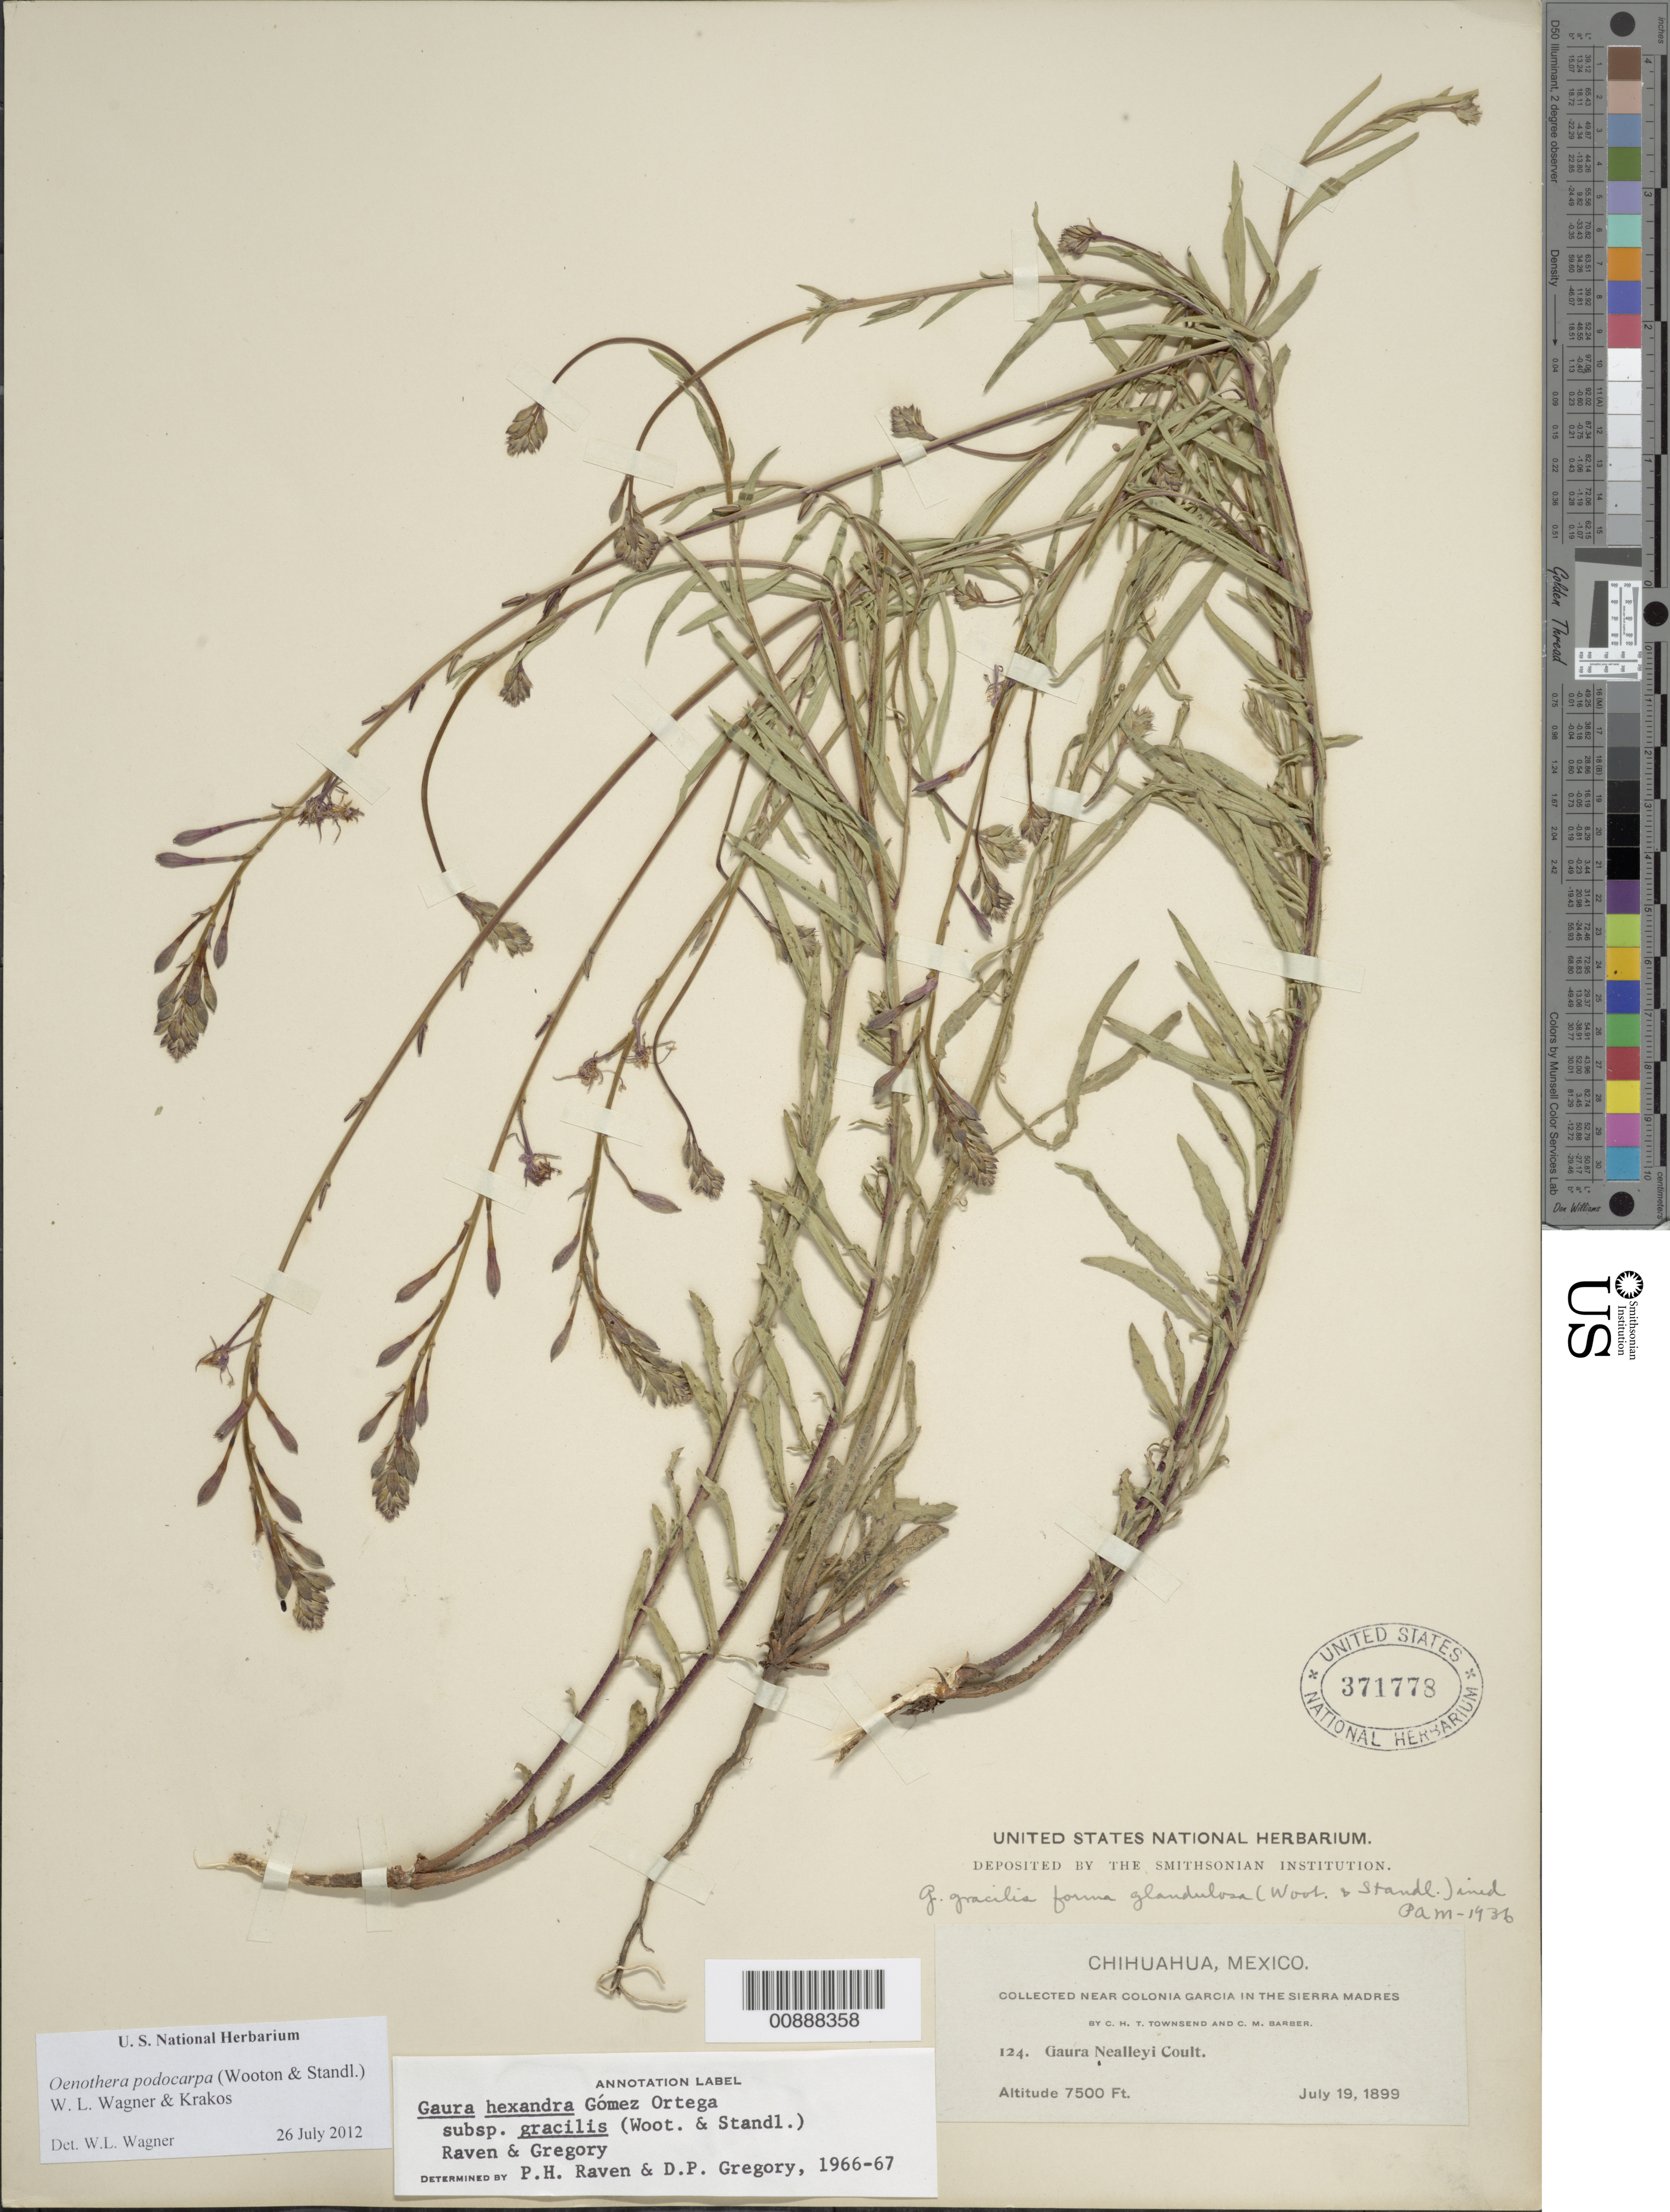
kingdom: Plantae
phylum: Tracheophyta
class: Magnoliopsida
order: Myrtales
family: Onagraceae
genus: Oenothera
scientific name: Oenothera podocarpa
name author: (Wooton & Standl.) Krakos & W.L. Wagner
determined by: Wagner, W. L., (BOT), Smithsonian Institution - National Museum of Natural History (UNITED STATES)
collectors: C. H. T. Townsend & C. Barber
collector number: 124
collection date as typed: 19 Jul 1899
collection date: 1899-07-19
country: Mexico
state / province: Chihuahua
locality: Near Colonia García in the Sierra Madre, Chihuahua.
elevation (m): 2286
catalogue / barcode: US 371778